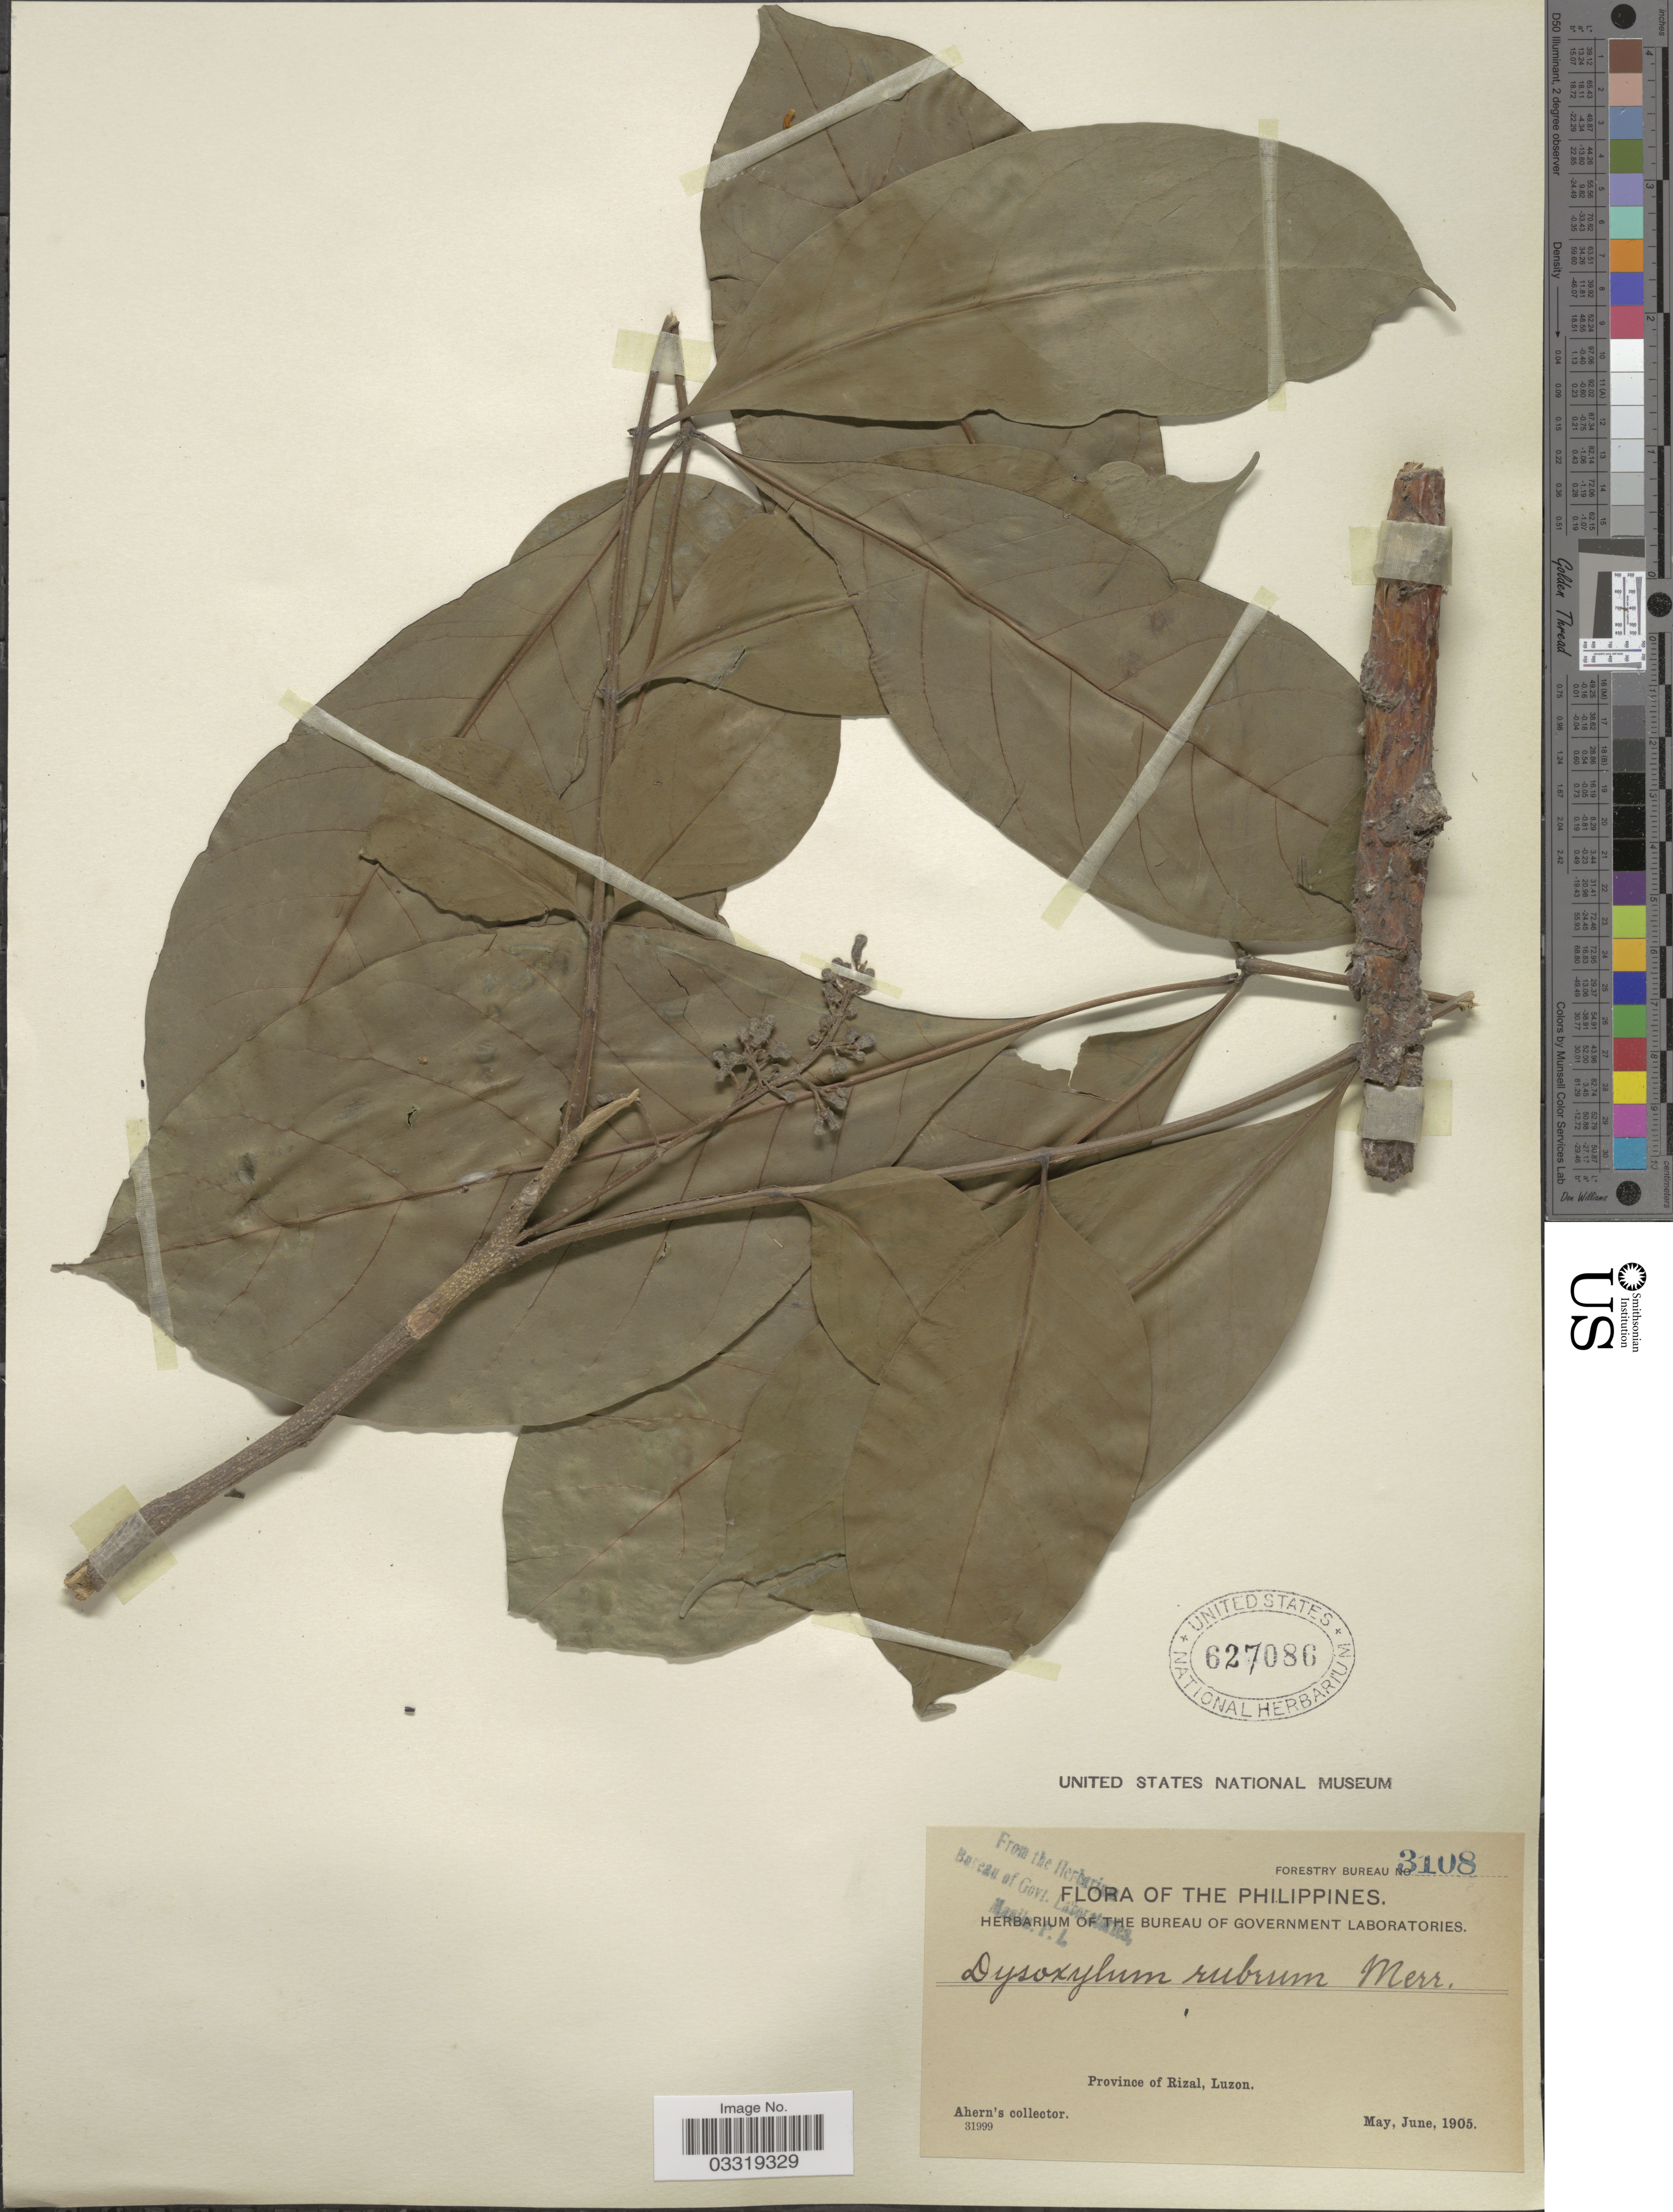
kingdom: Plantae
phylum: Tracheophyta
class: Magnoliopsida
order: Sapindales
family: Meliaceae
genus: Goniocheton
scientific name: Goniocheton arborescens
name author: Blume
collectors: Ahern's collector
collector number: Forestry Bureau 3108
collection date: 1905-05/1905-06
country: Philippines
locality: Province of Rizal, Luzon.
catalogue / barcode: US 627086